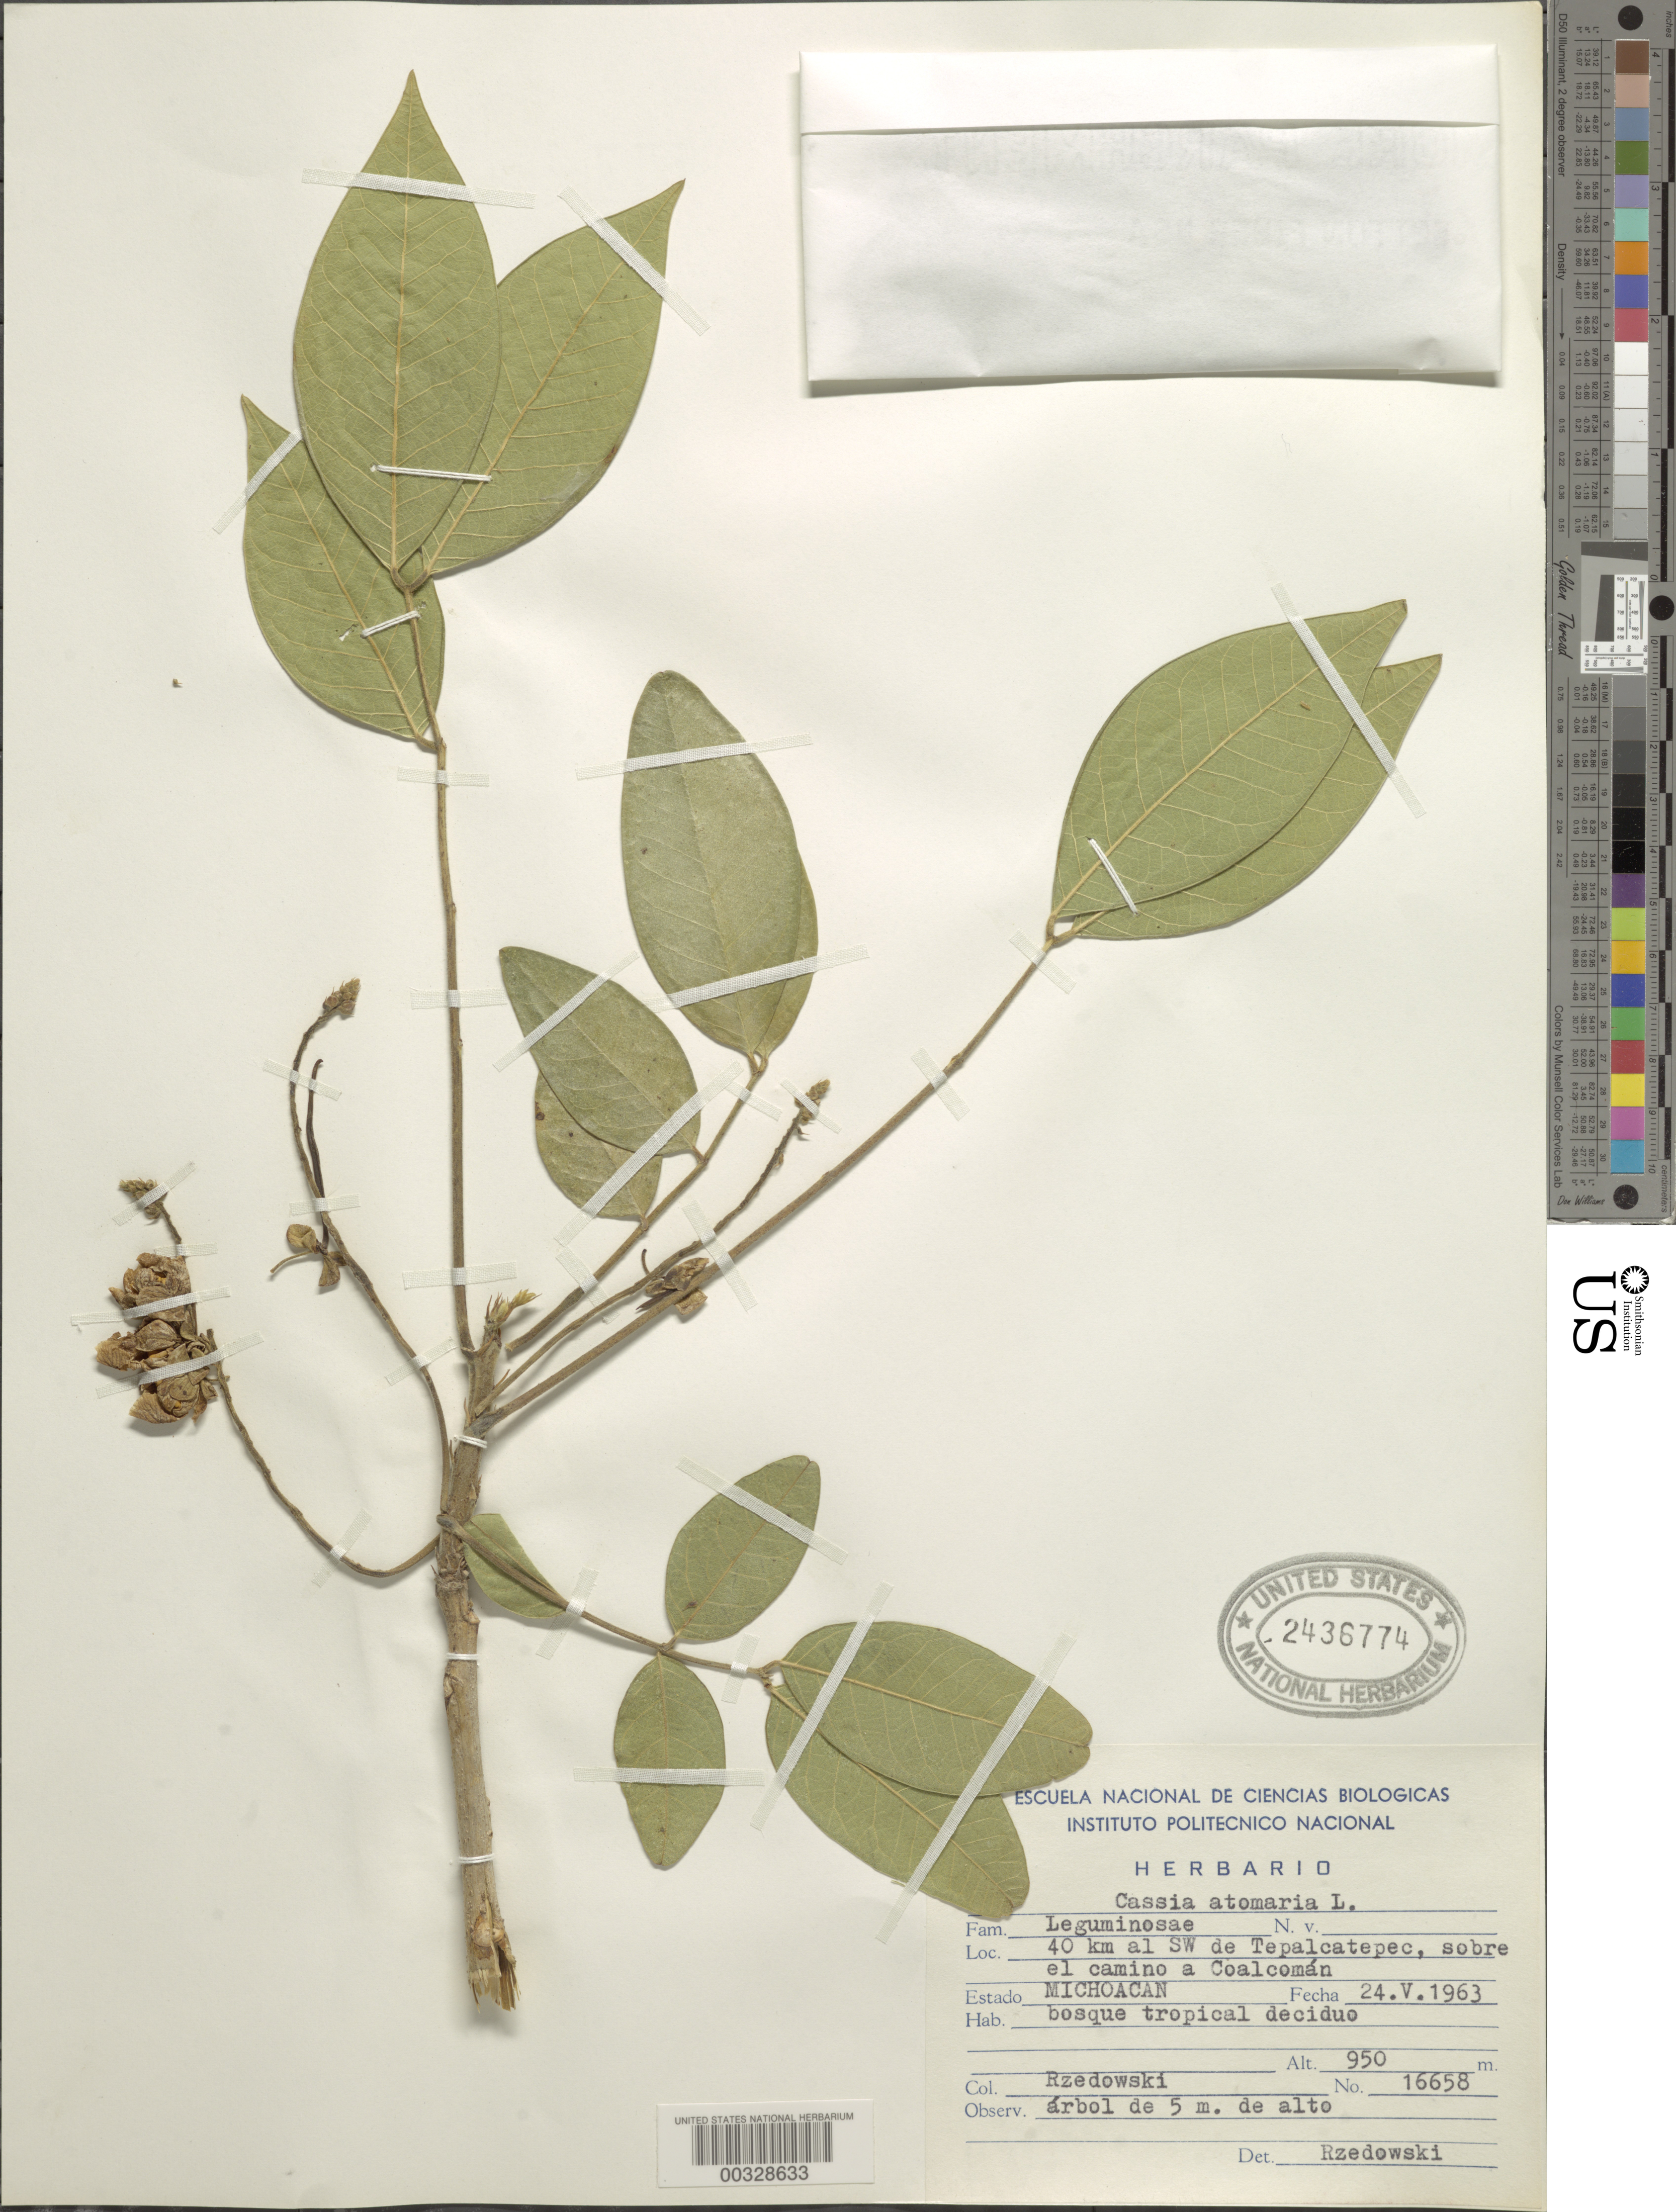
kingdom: Plantae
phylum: Tracheophyta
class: Magnoliopsida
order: Fabales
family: Fabaceae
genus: Senna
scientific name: Senna emarginata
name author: L.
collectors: J. Rzedowski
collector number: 16658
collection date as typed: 24 May 1963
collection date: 1963-05-24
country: Mexico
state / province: Michoacán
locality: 40 km SW of Tepalcatepec, above the road to Coalcomán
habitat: Tropical deciduous forest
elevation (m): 950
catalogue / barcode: US 2436774